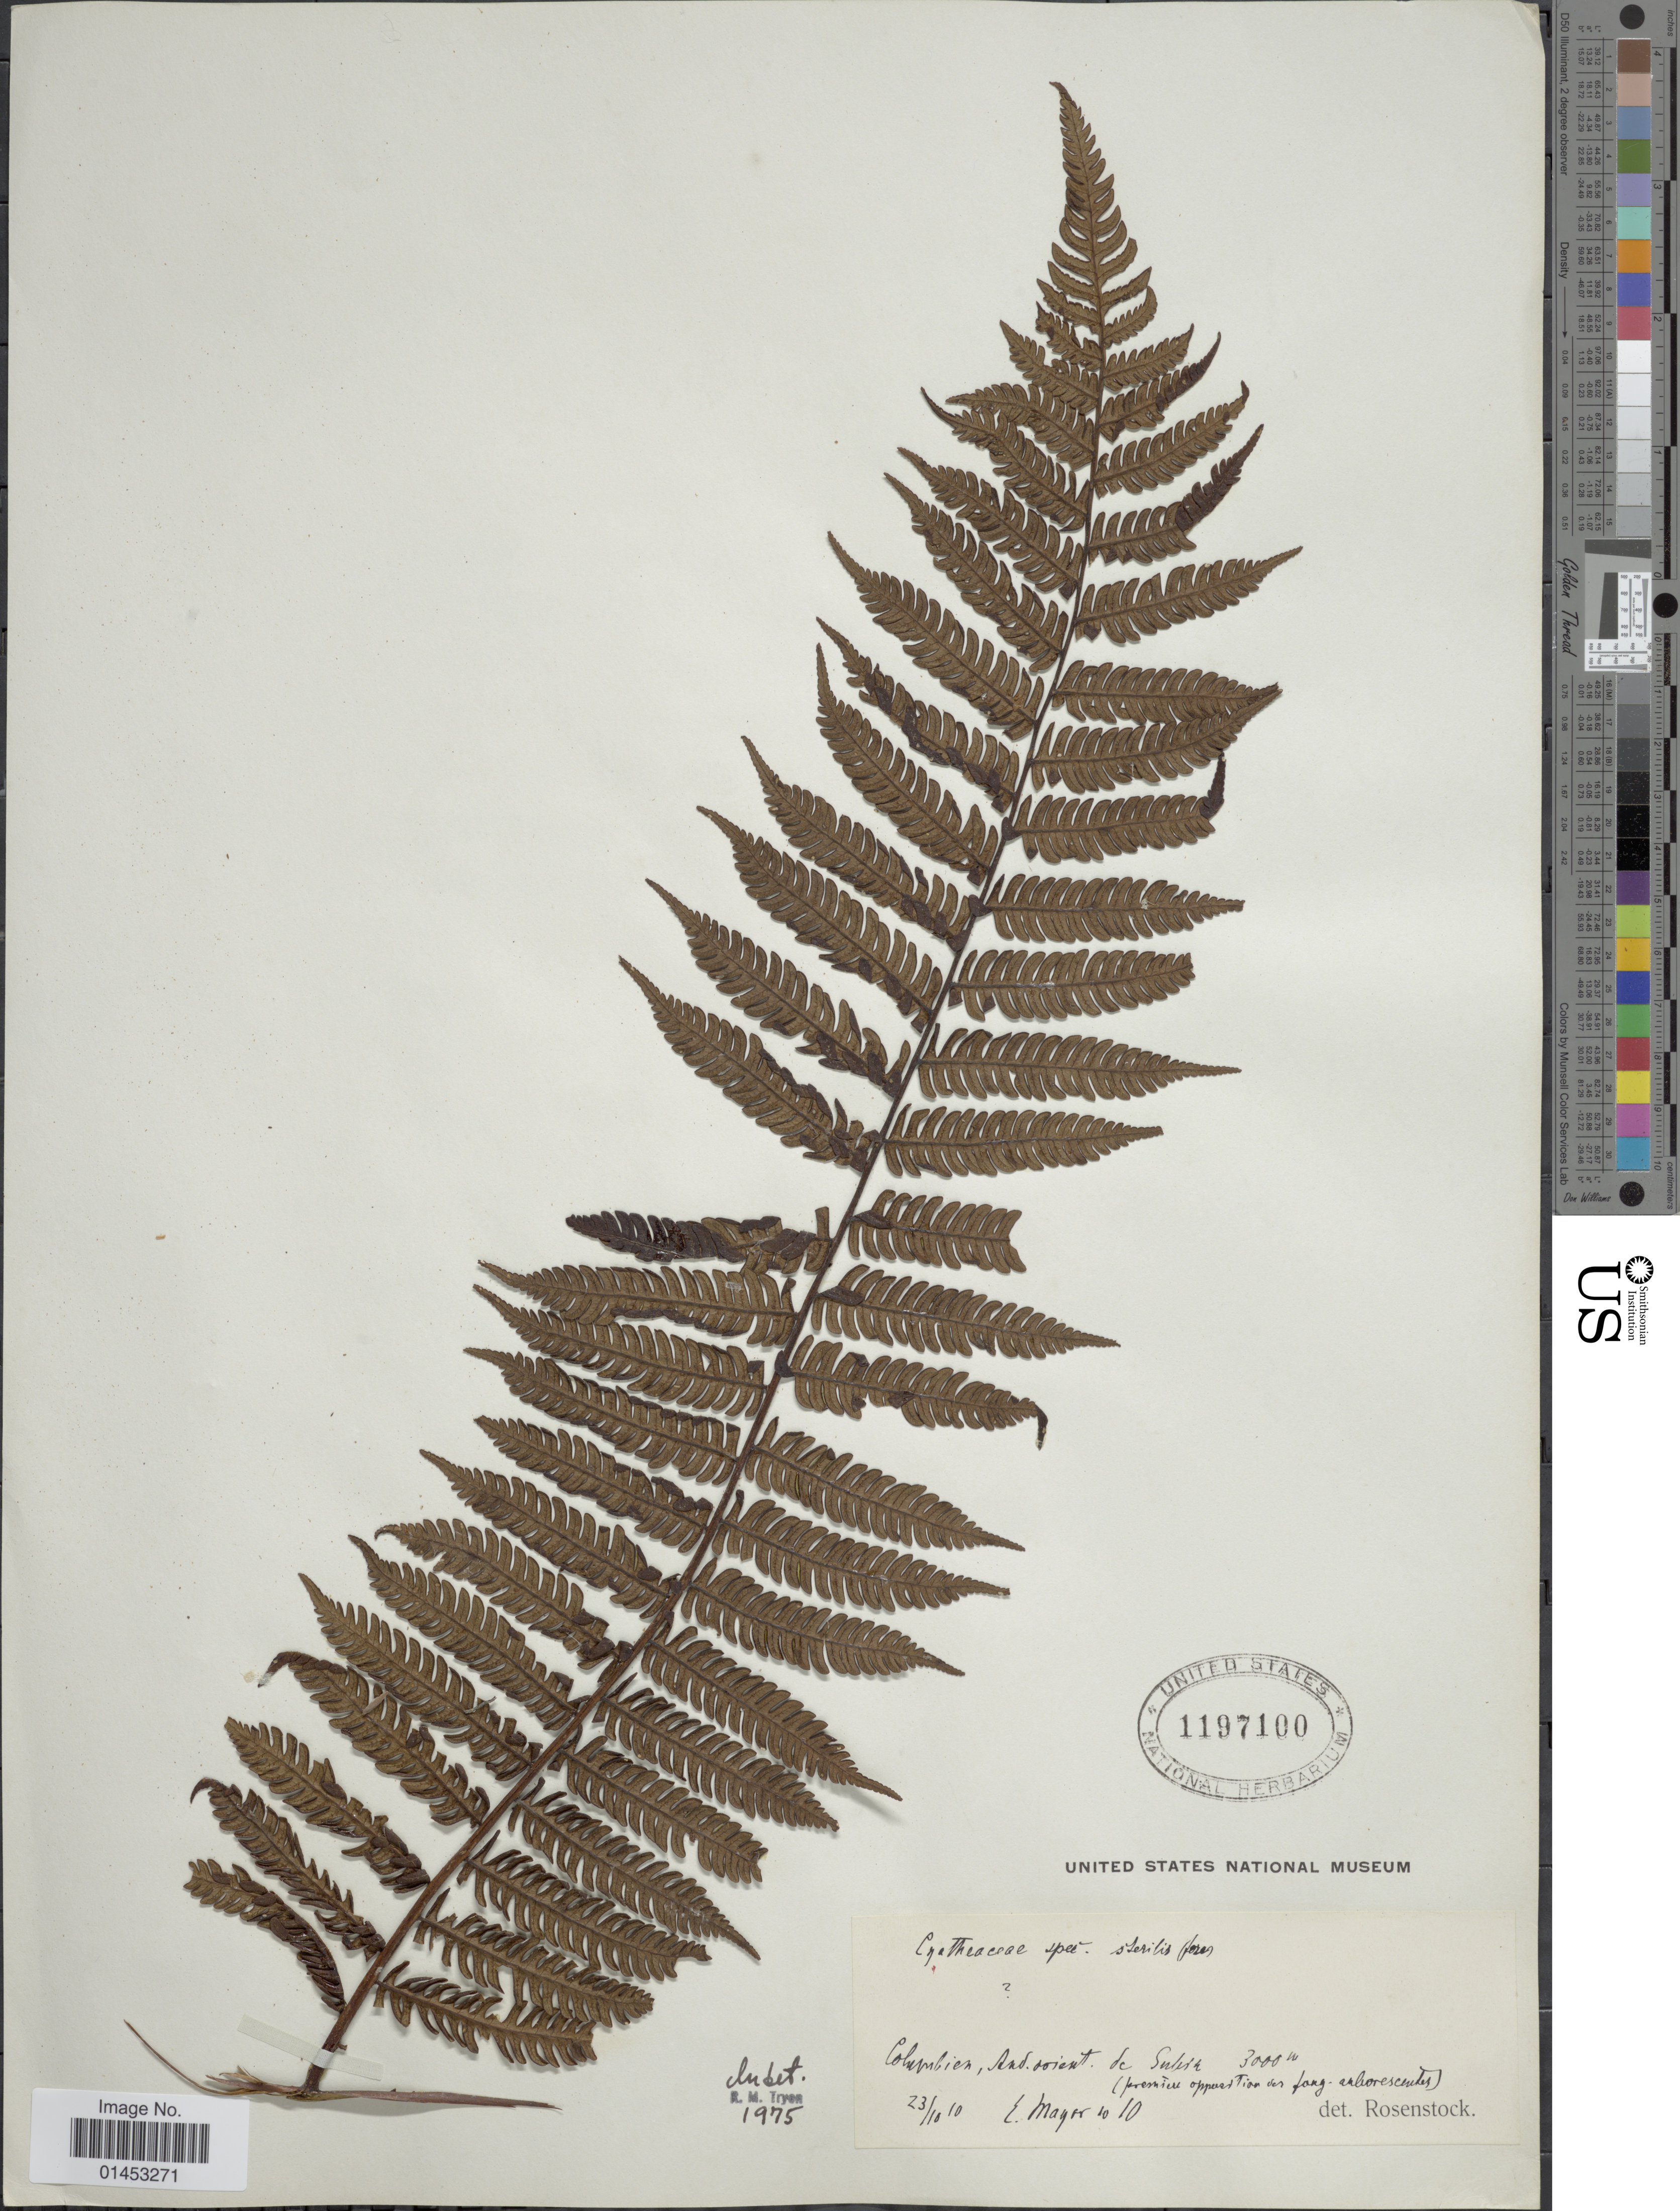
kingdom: Plantae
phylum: Tracheophyta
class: Polypodiopsida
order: Cyatheales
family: Cyatheaceae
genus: Cyathea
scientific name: Cyathea sp.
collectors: E. Mayor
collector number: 1010*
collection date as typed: Transcribed d/m/y: 23/10/10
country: Colombia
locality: Colombien, And. orient. de Solera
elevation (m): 3000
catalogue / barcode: US 1197100